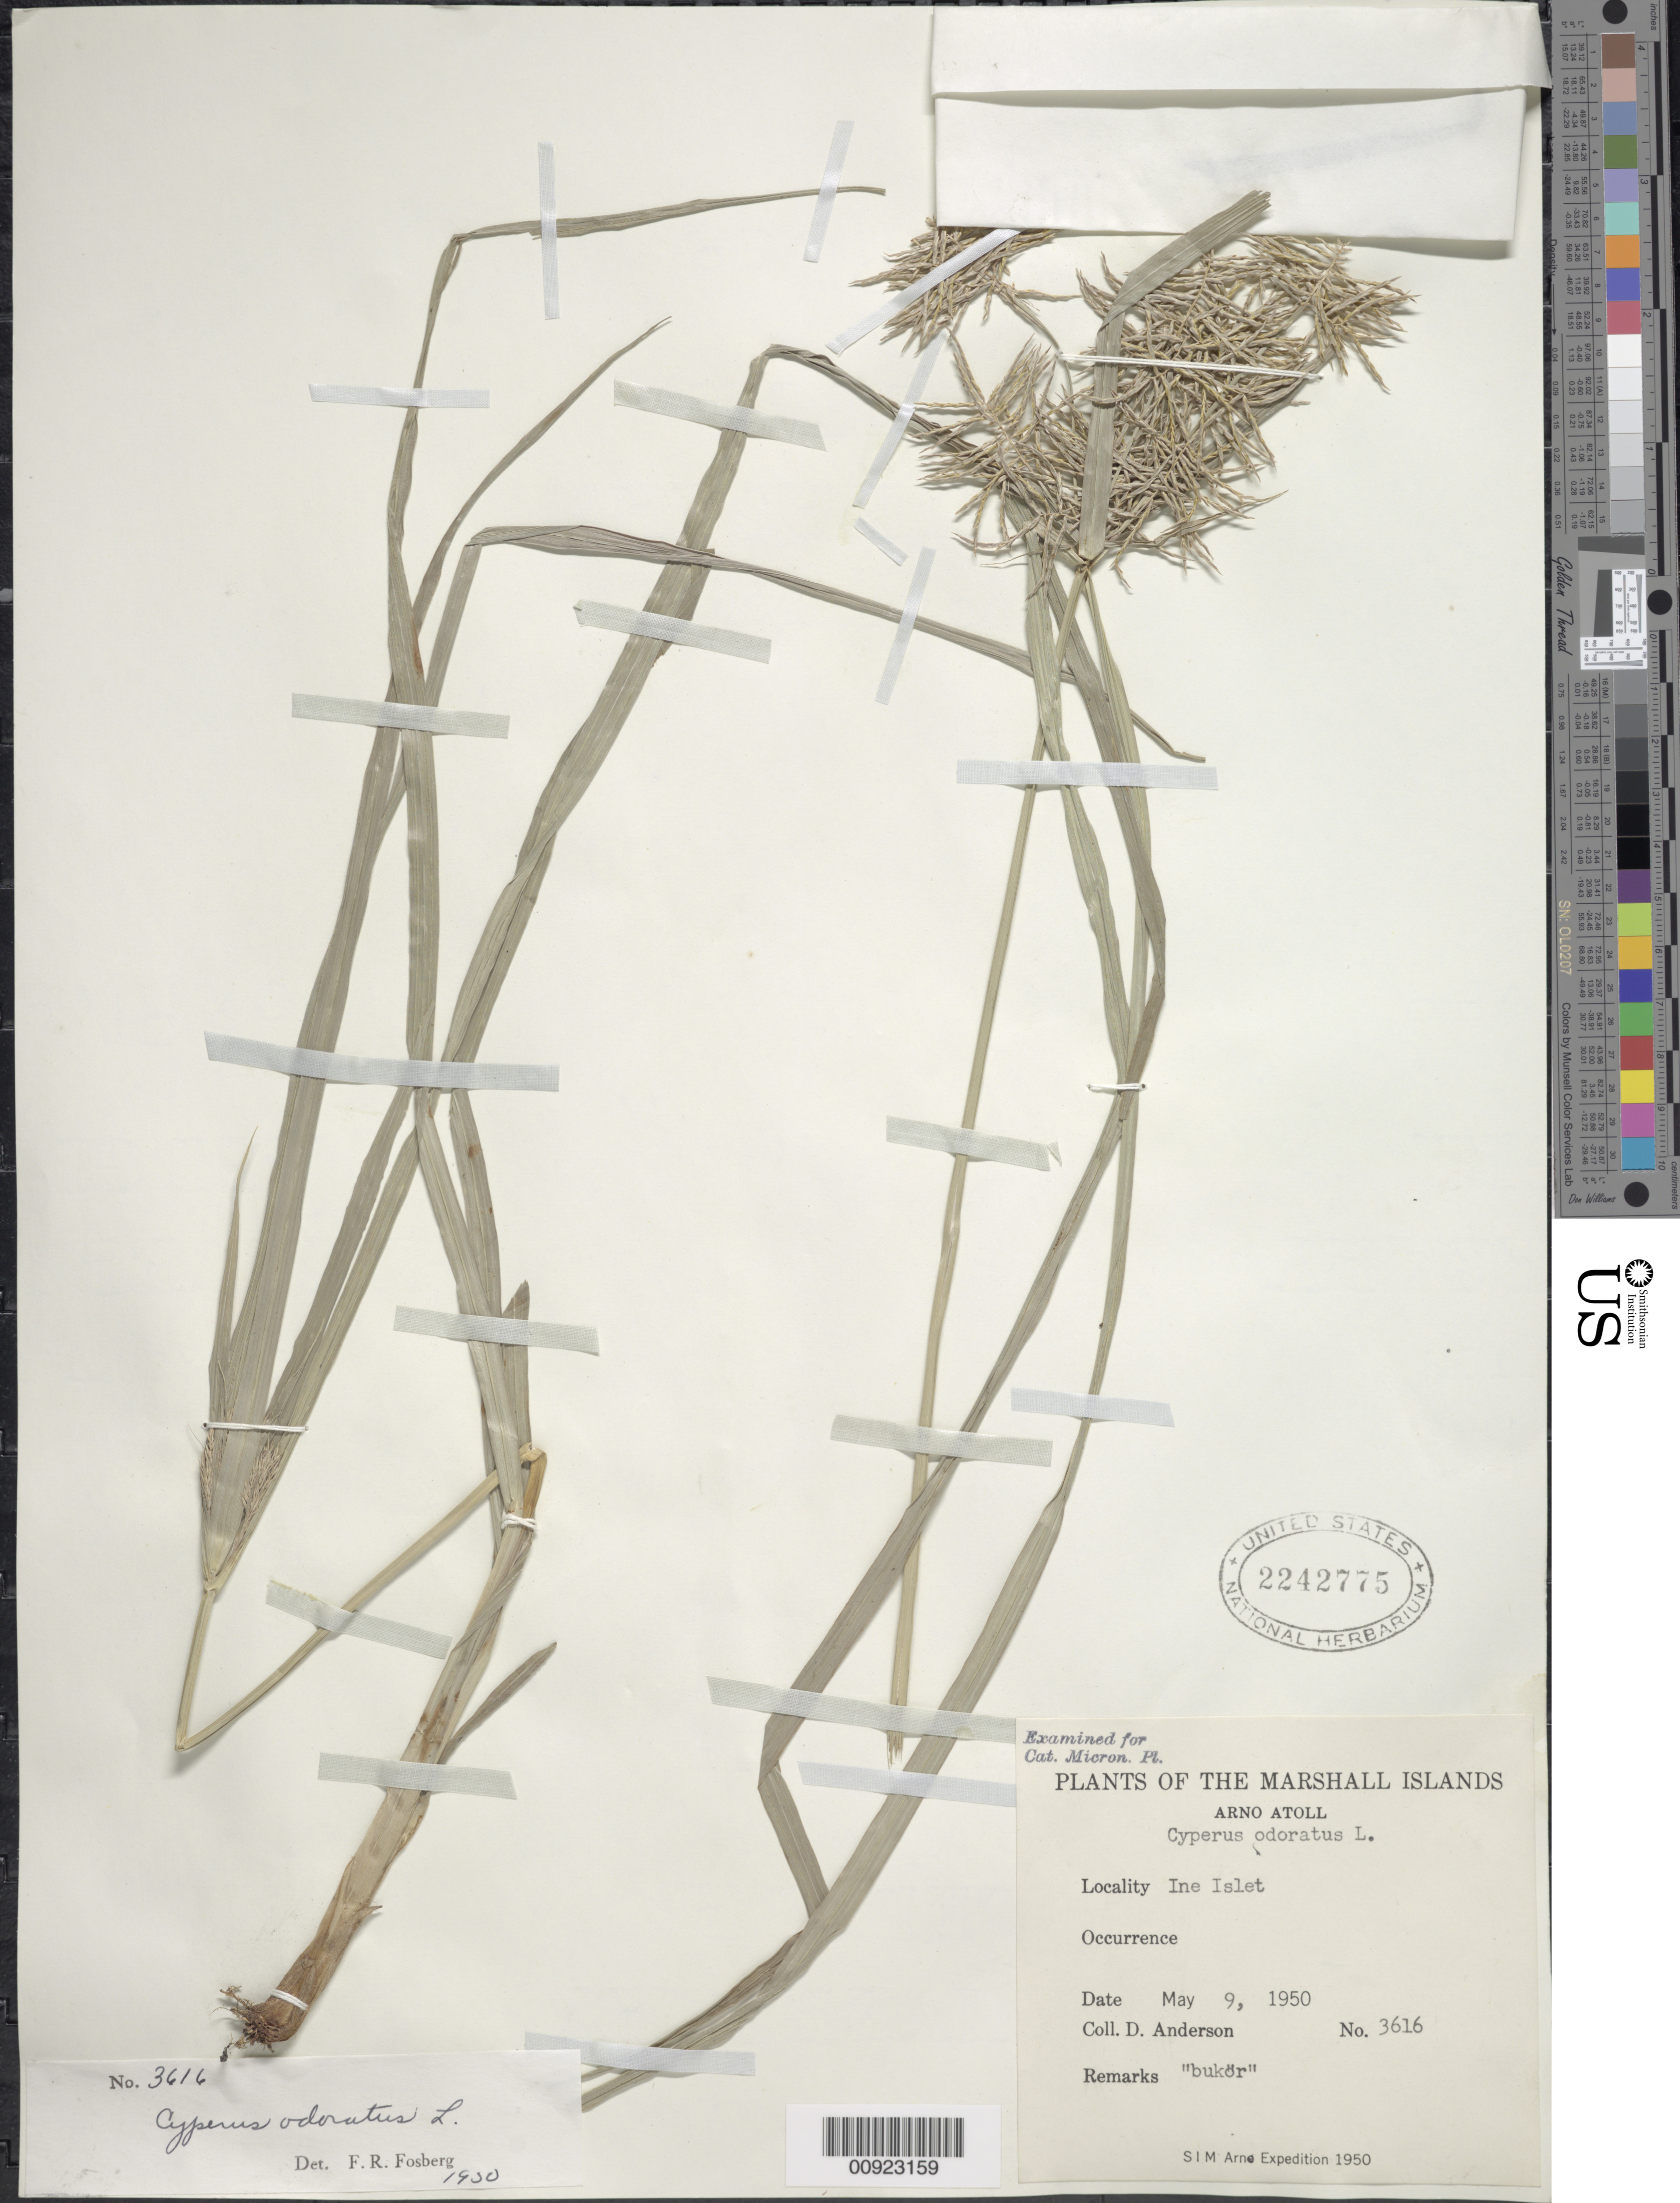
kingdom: Plantae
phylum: Tracheophyta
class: Liliopsida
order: Poales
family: Cyperaceae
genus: Cyperus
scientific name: Cyperus odoratus var. odoratus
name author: L.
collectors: D. Anderson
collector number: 3616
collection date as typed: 09 May 1950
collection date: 1950-05-09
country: Marshall Islands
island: Arno Atoll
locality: Ine Islet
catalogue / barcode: US 2242775